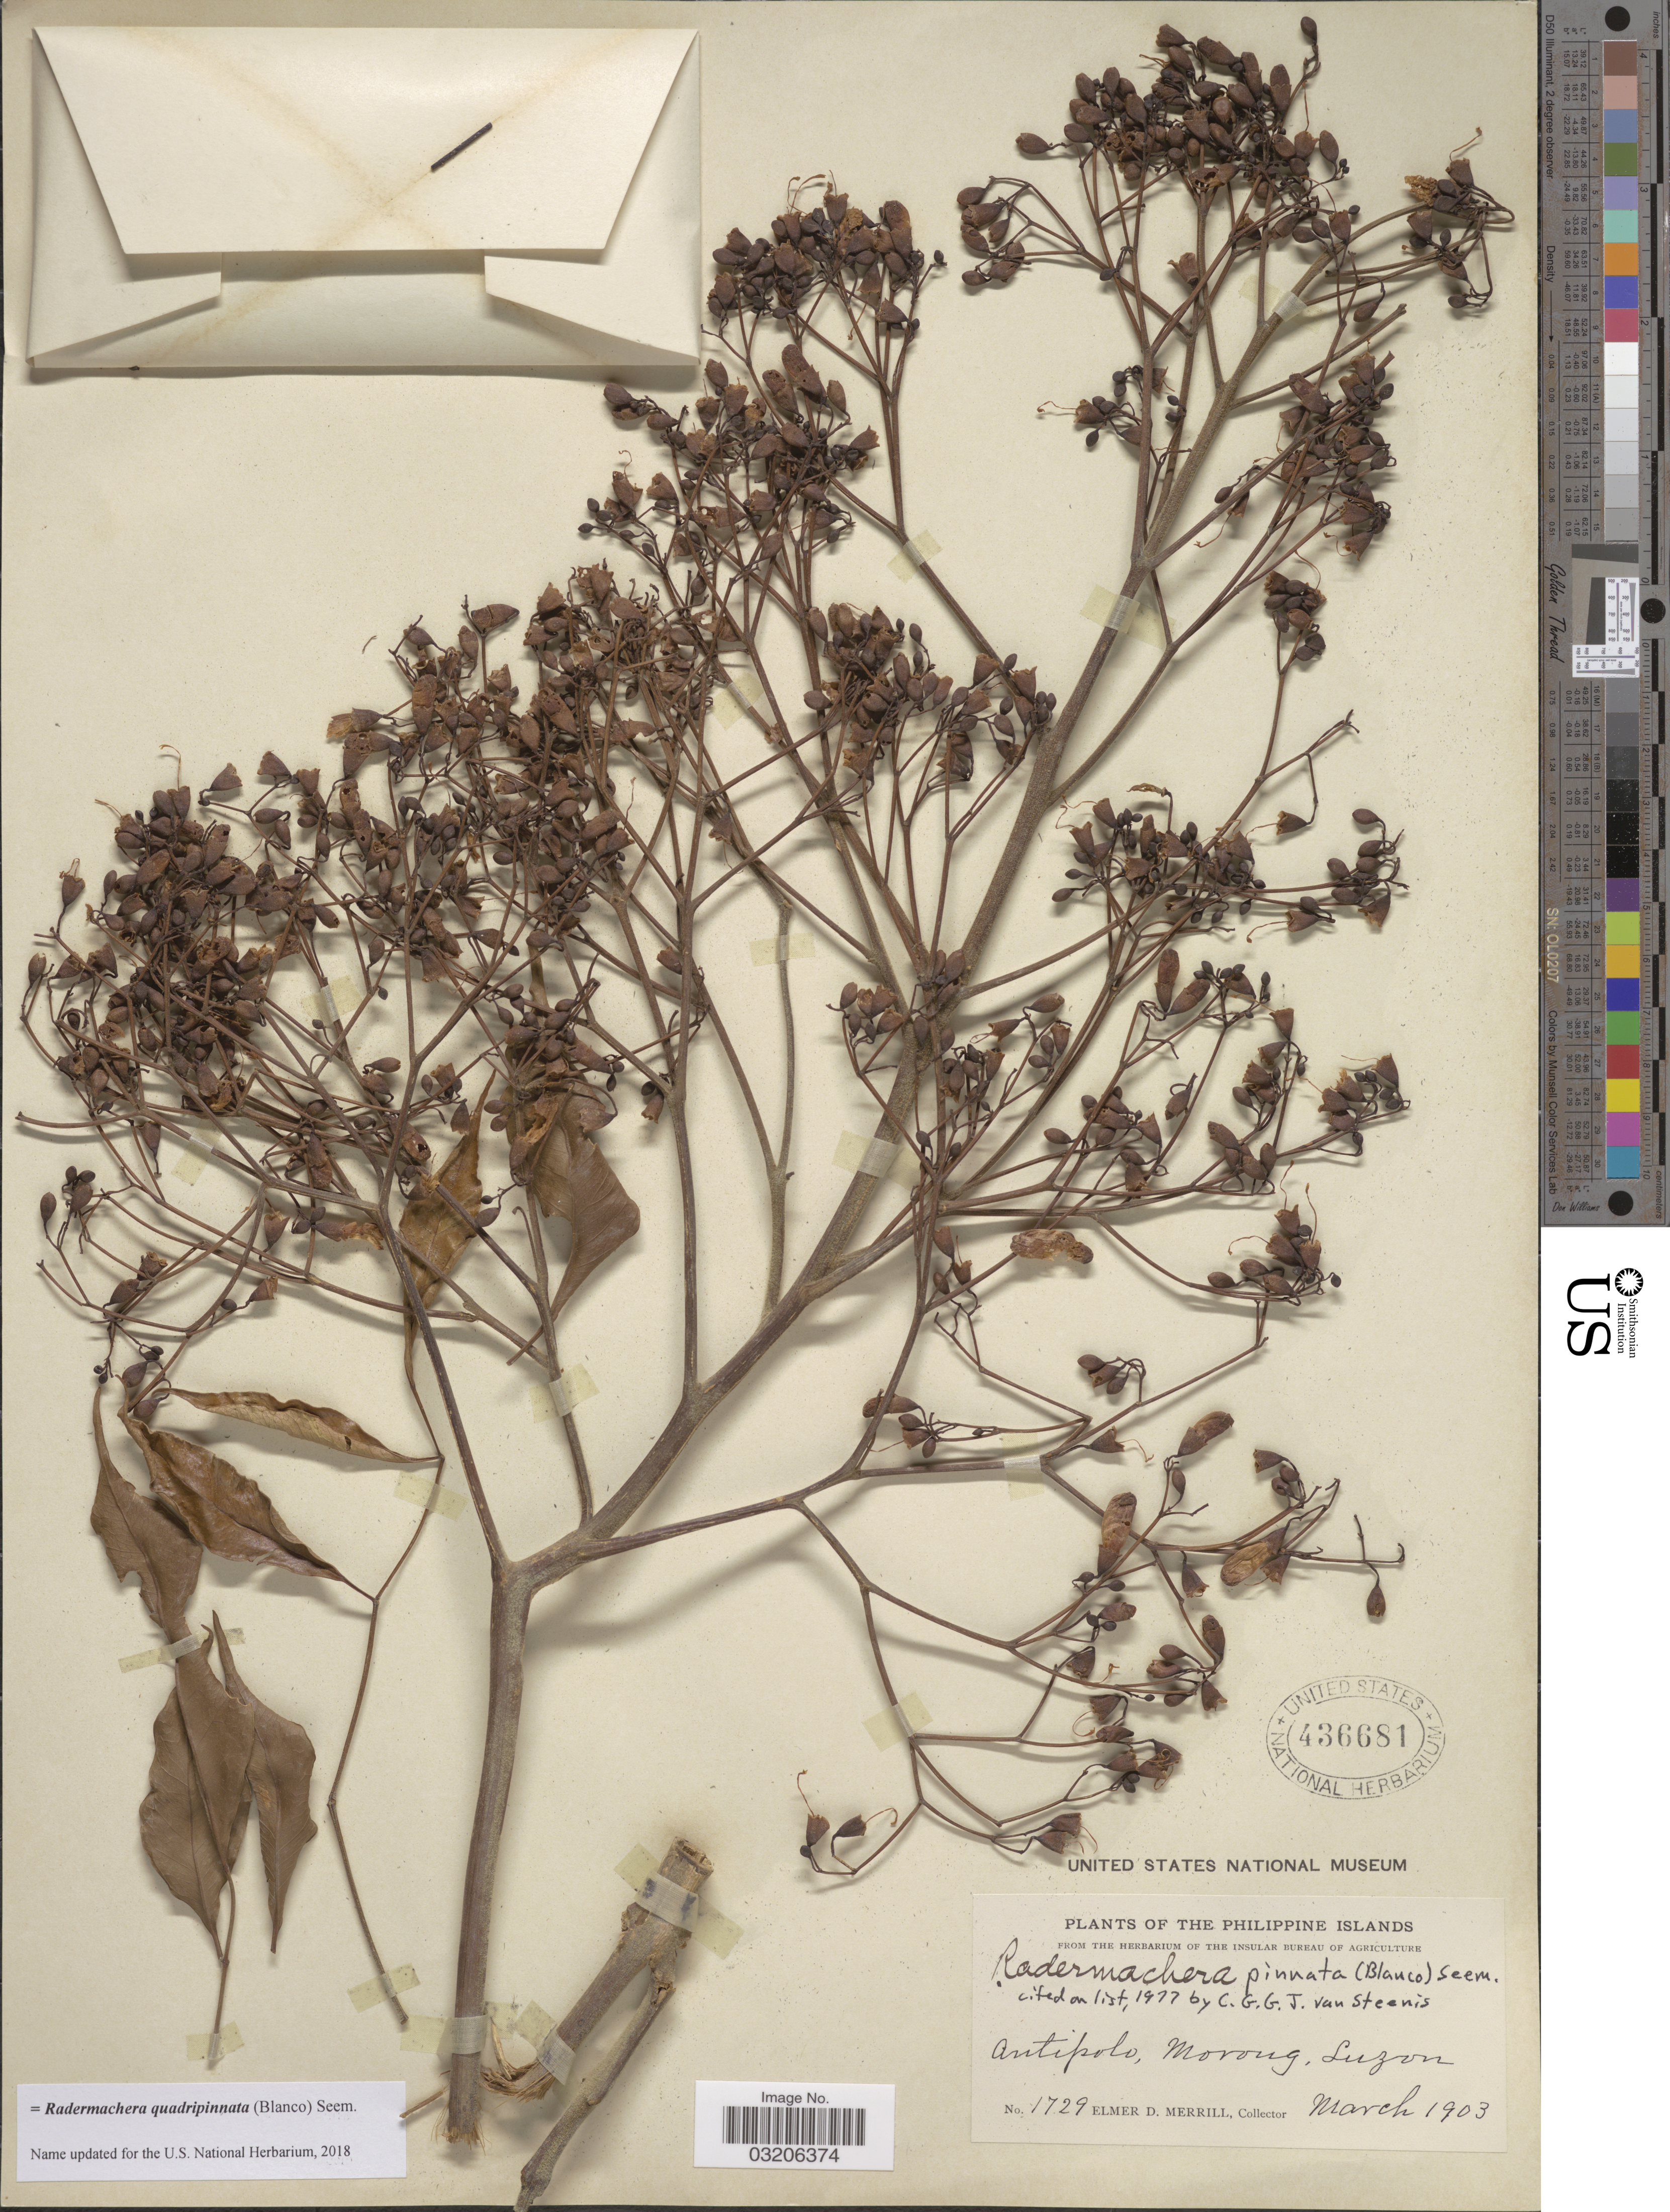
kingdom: Plantae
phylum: Tracheophyta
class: Magnoliopsida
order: Lamiales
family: Bignoniaceae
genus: Radermachera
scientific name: Radermachera quadripinnata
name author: (Blanco) Seem.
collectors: E. D. Merrill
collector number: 1729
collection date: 1903-03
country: Philippines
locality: Antipolo, Morong, Luzon.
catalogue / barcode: US 436681